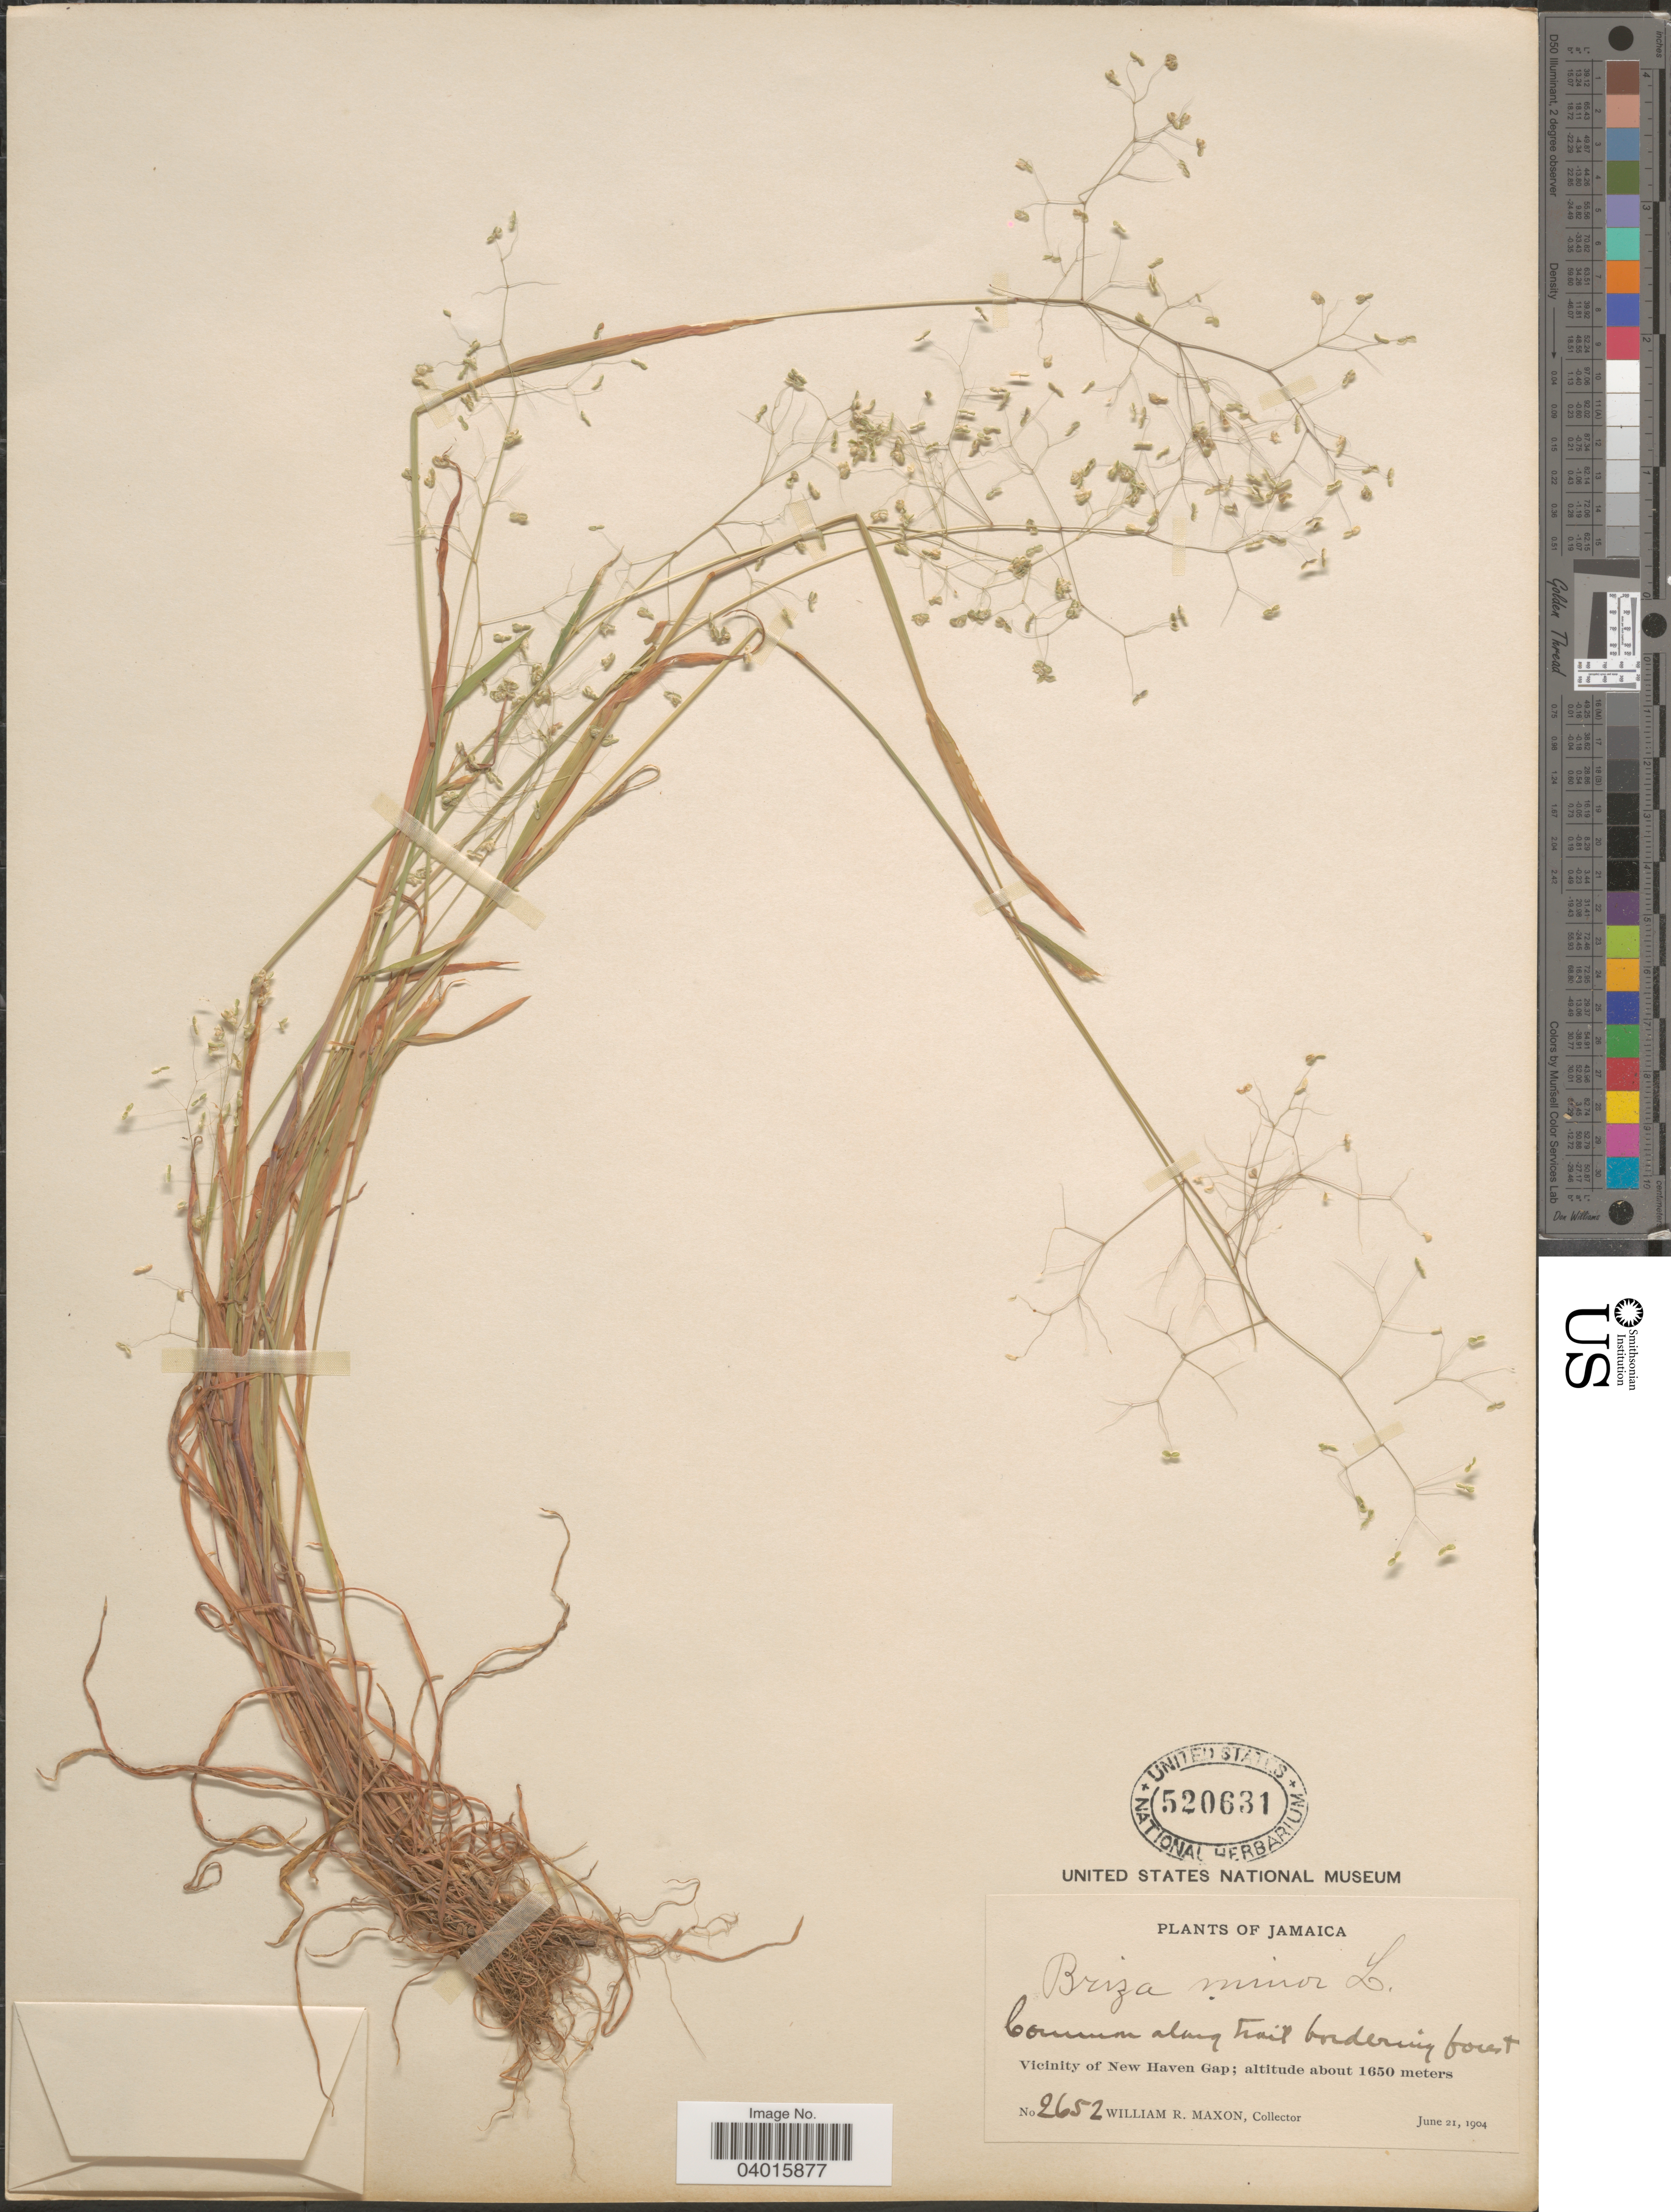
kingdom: Plantae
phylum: Tracheophyta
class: Liliopsida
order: Poales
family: Poaceae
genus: Briza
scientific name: Briza minor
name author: L.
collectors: W. R. Maxon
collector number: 2652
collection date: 1904-06-21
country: Jamaica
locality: Vicinity of New Haven Gap.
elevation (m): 1650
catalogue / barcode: US 520631